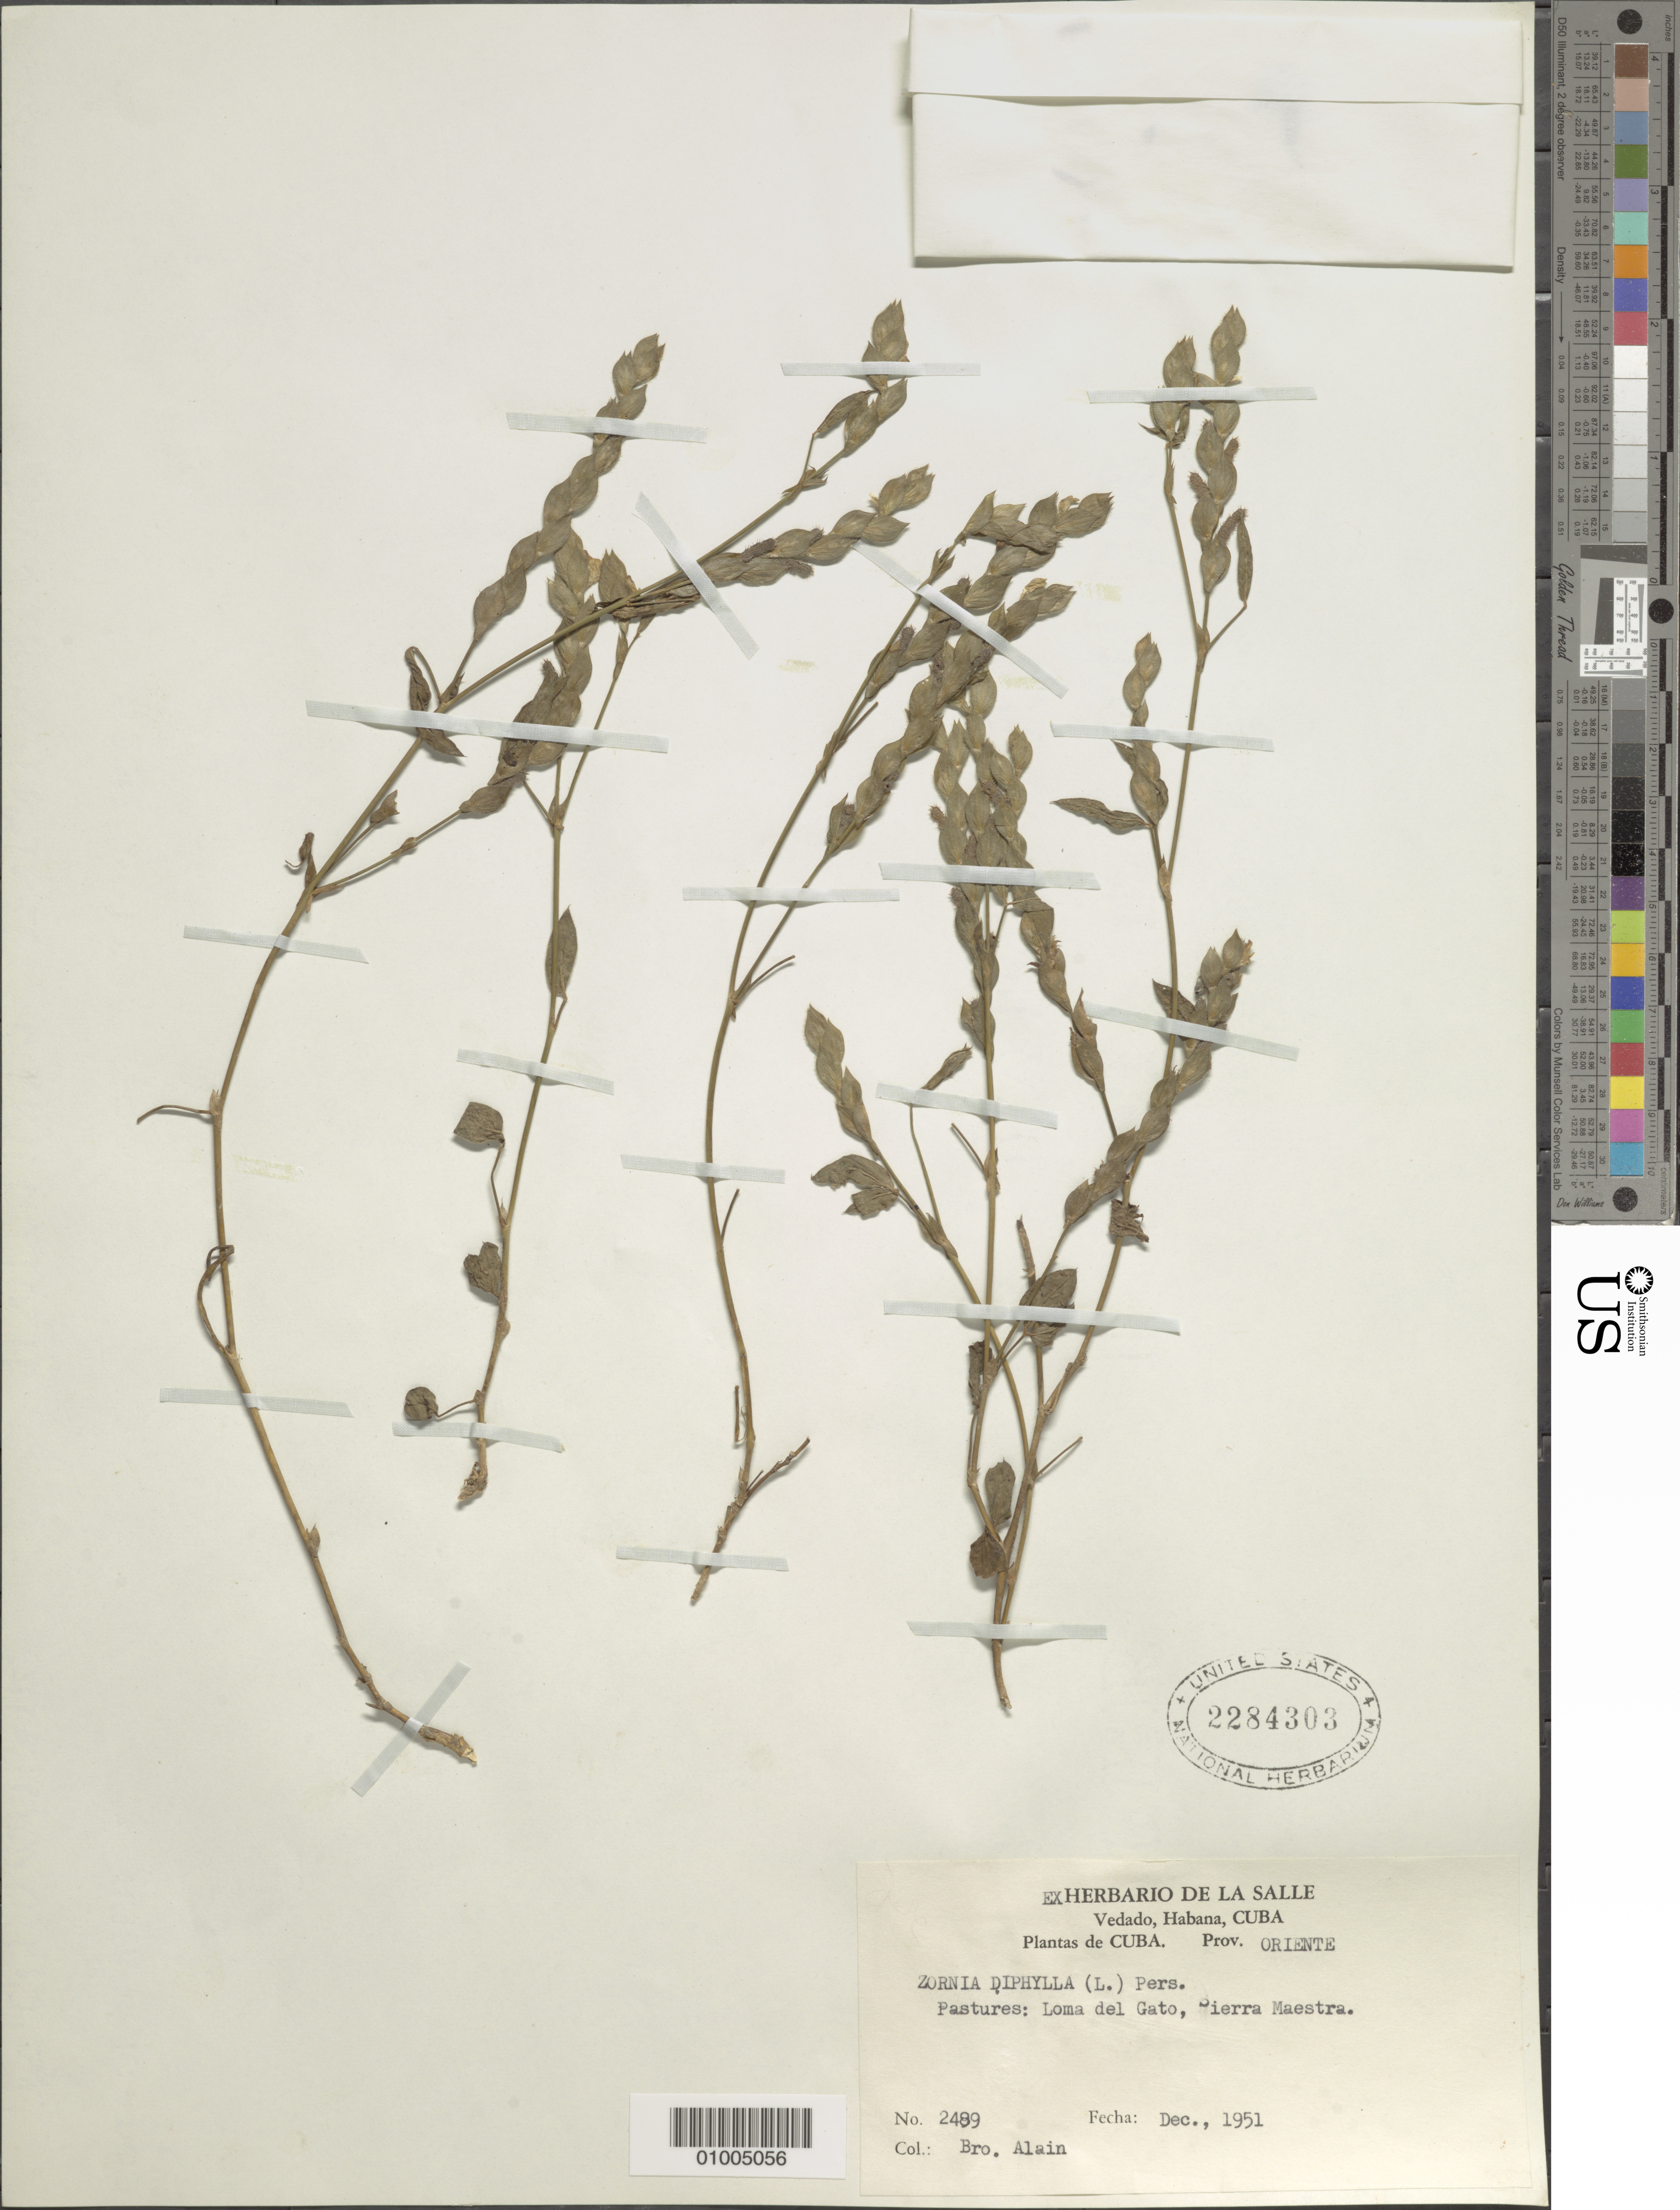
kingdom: Plantae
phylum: Tracheophyta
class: Magnoliopsida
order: Fabales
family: Fabaceae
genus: Zornia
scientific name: Zornia gemella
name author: Vogel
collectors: A. H. Liogier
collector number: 2489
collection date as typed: Dec 1951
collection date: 1951-12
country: Cuba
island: Cuba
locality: Oriente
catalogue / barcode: US 2284303